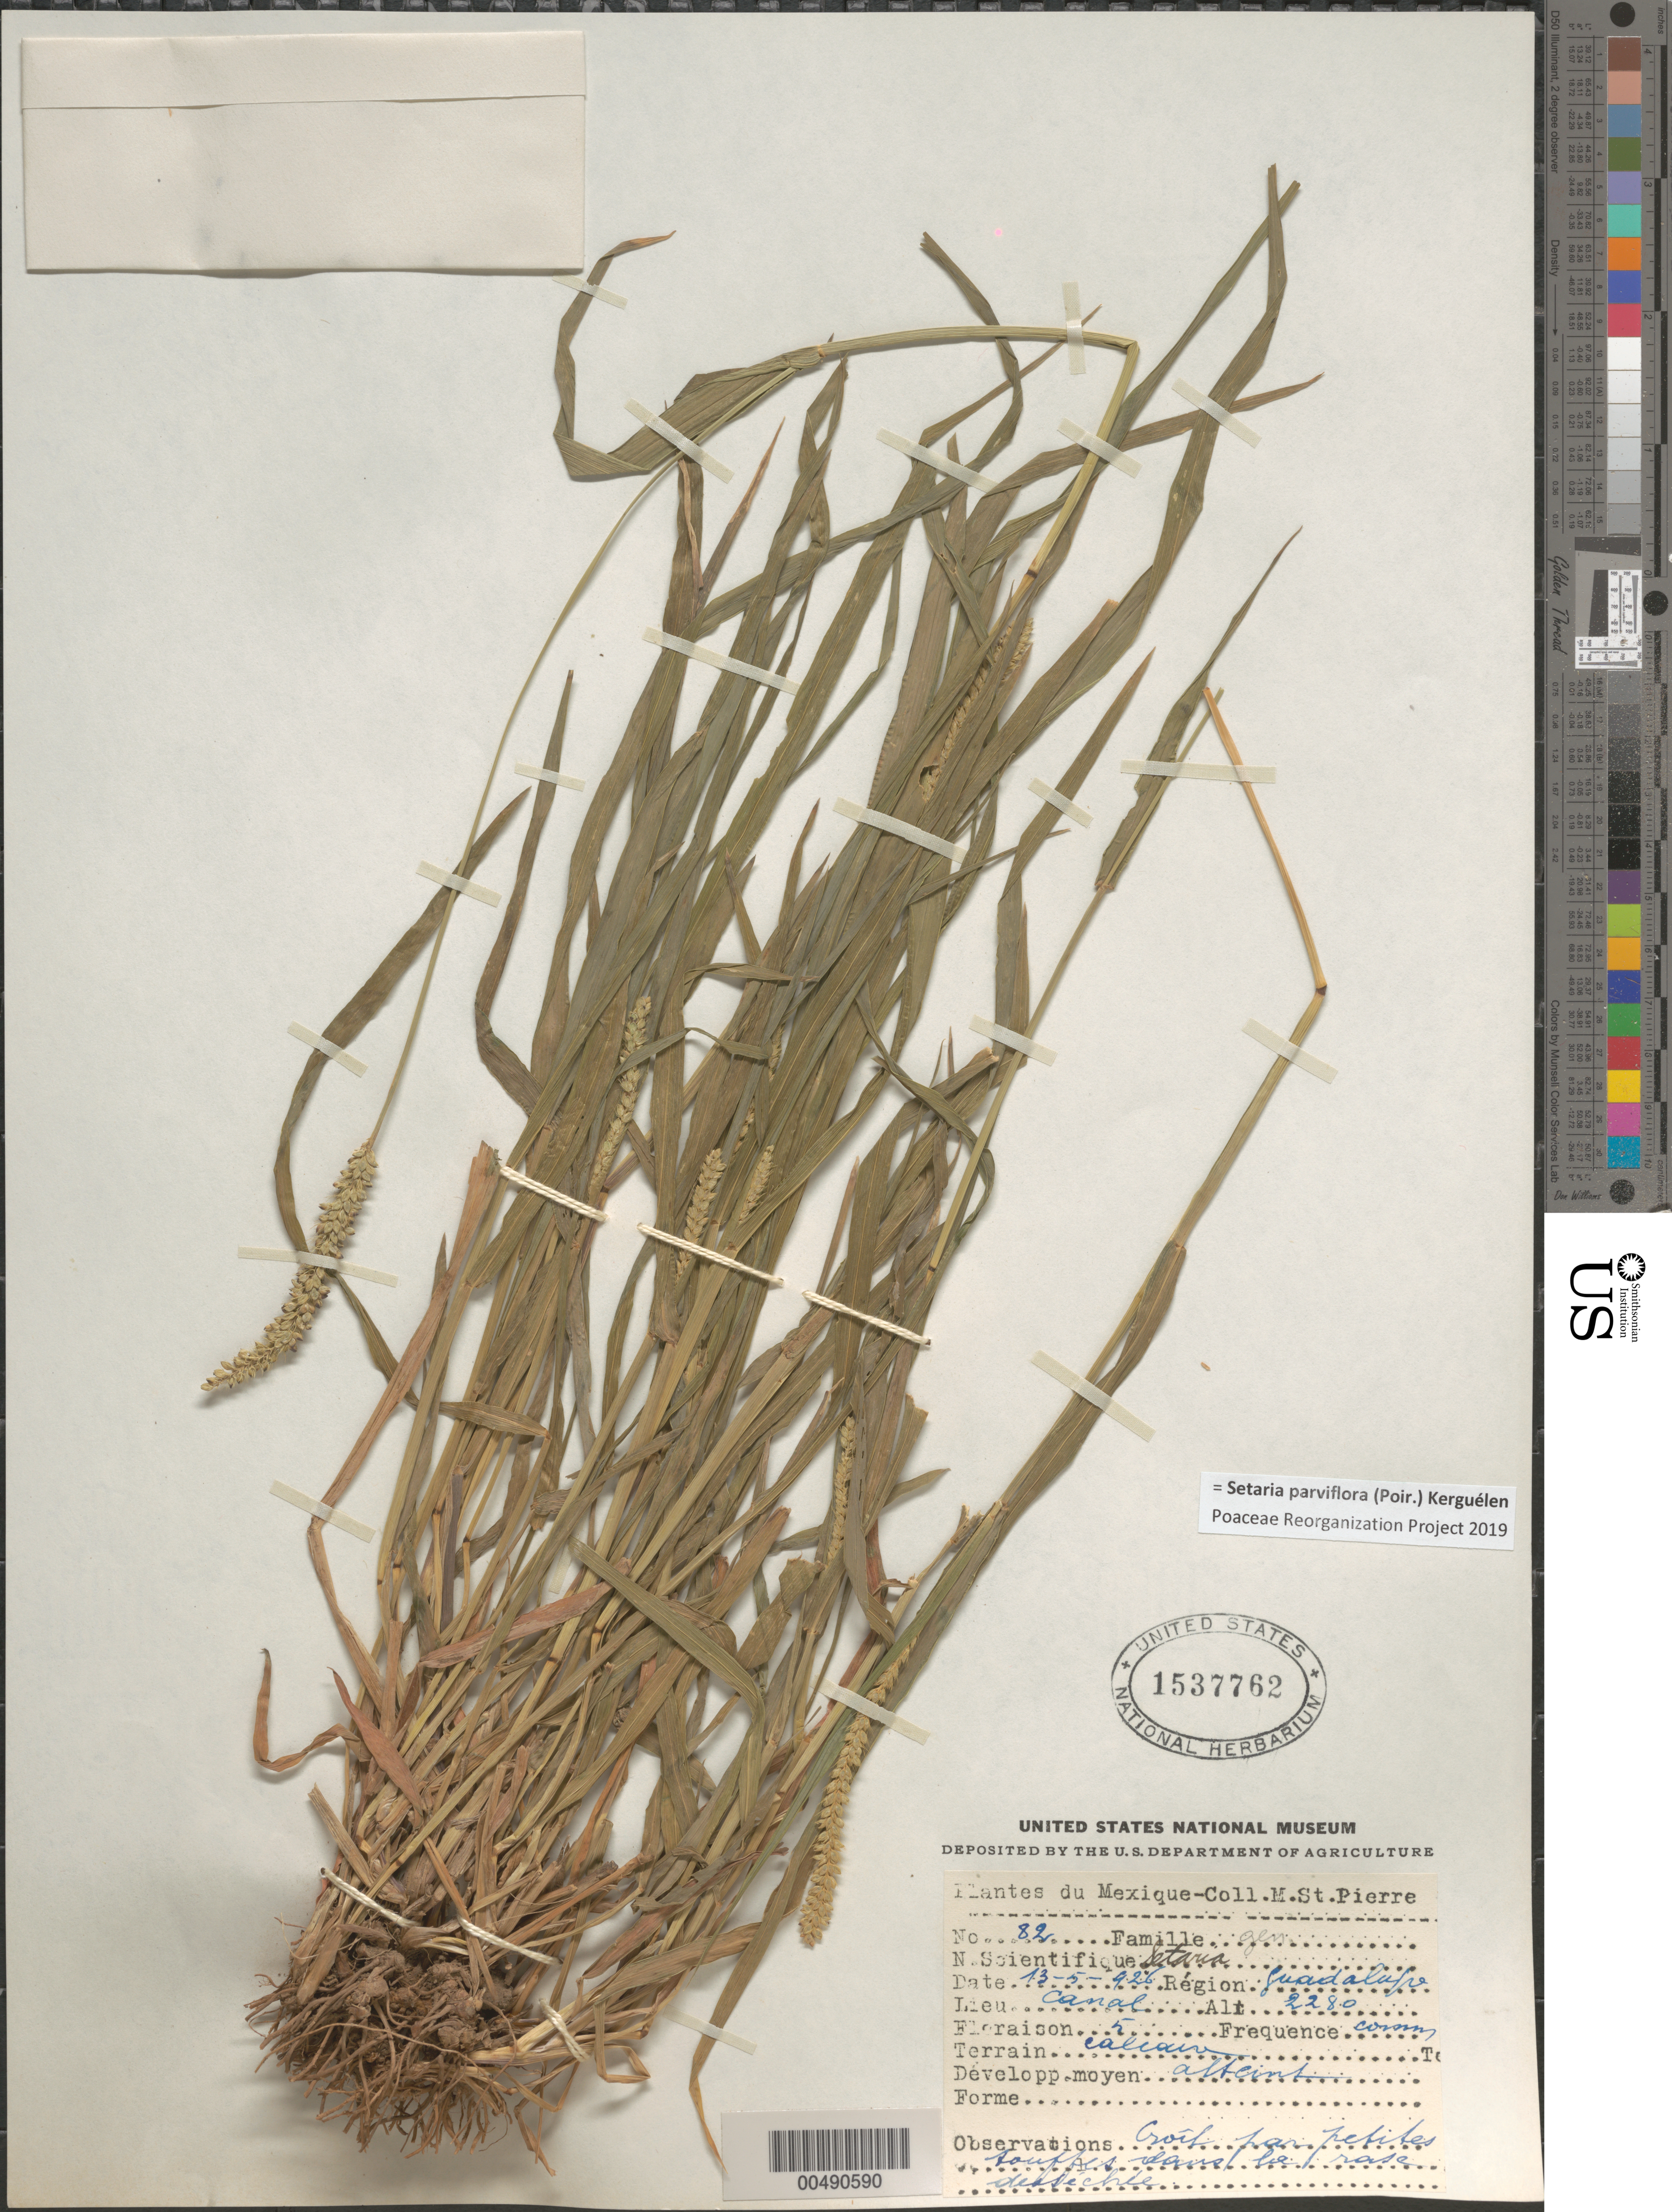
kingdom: Plantae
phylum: Tracheophyta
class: Liliopsida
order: Poales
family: Poaceae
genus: Setaria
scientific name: Setaria parviflora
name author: (Poir.) Kerguélen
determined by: Poaceae Reorganization Project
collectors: M. Saint-Pierre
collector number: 82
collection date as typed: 13 May 1926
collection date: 1926-05-13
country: Mexico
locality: Guadalupe, canal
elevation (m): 2280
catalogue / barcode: US 1537762